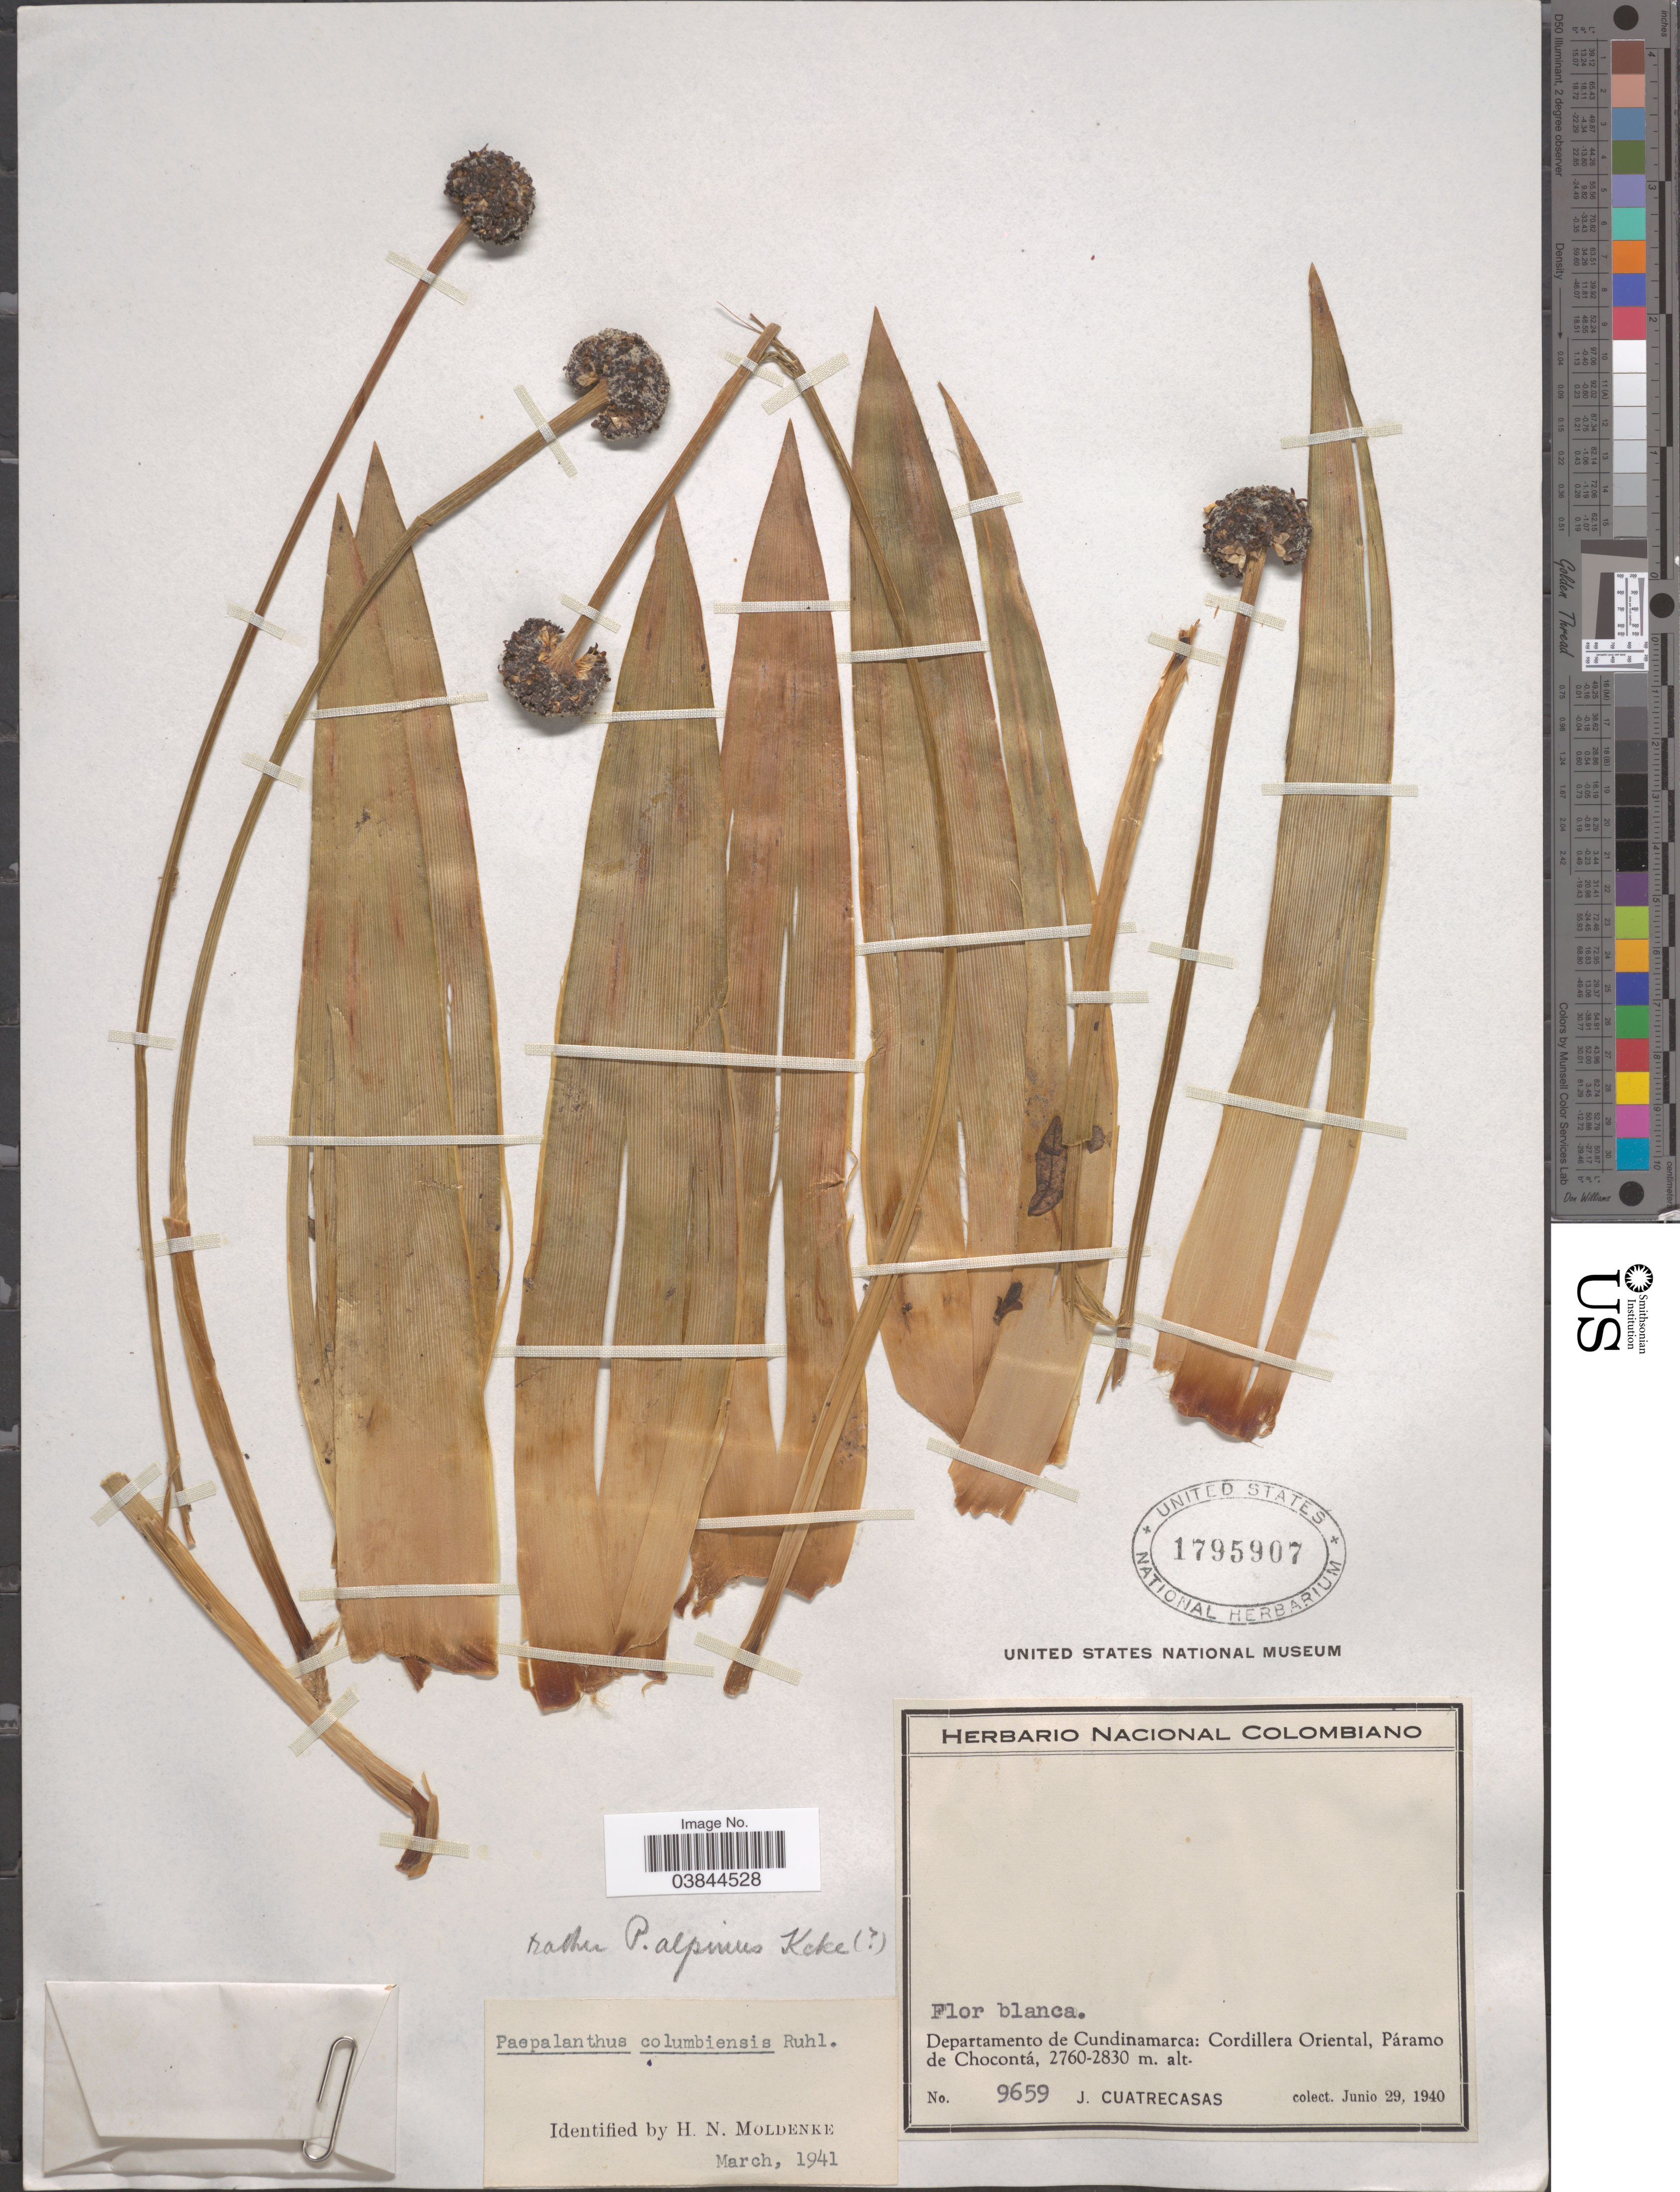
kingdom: Plantae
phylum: Tracheophyta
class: Liliopsida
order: Poales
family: Eriocaulaceae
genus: Paepalanthus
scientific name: Paepalanthus alpinus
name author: Körn.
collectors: J. Cuatrecasas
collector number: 9659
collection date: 1940-06-29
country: Colombia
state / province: Cundinamarca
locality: Departamento de Cundinamarca: Cordillera Oriental, Páramo de Chocontá.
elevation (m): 2760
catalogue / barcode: US 1795907